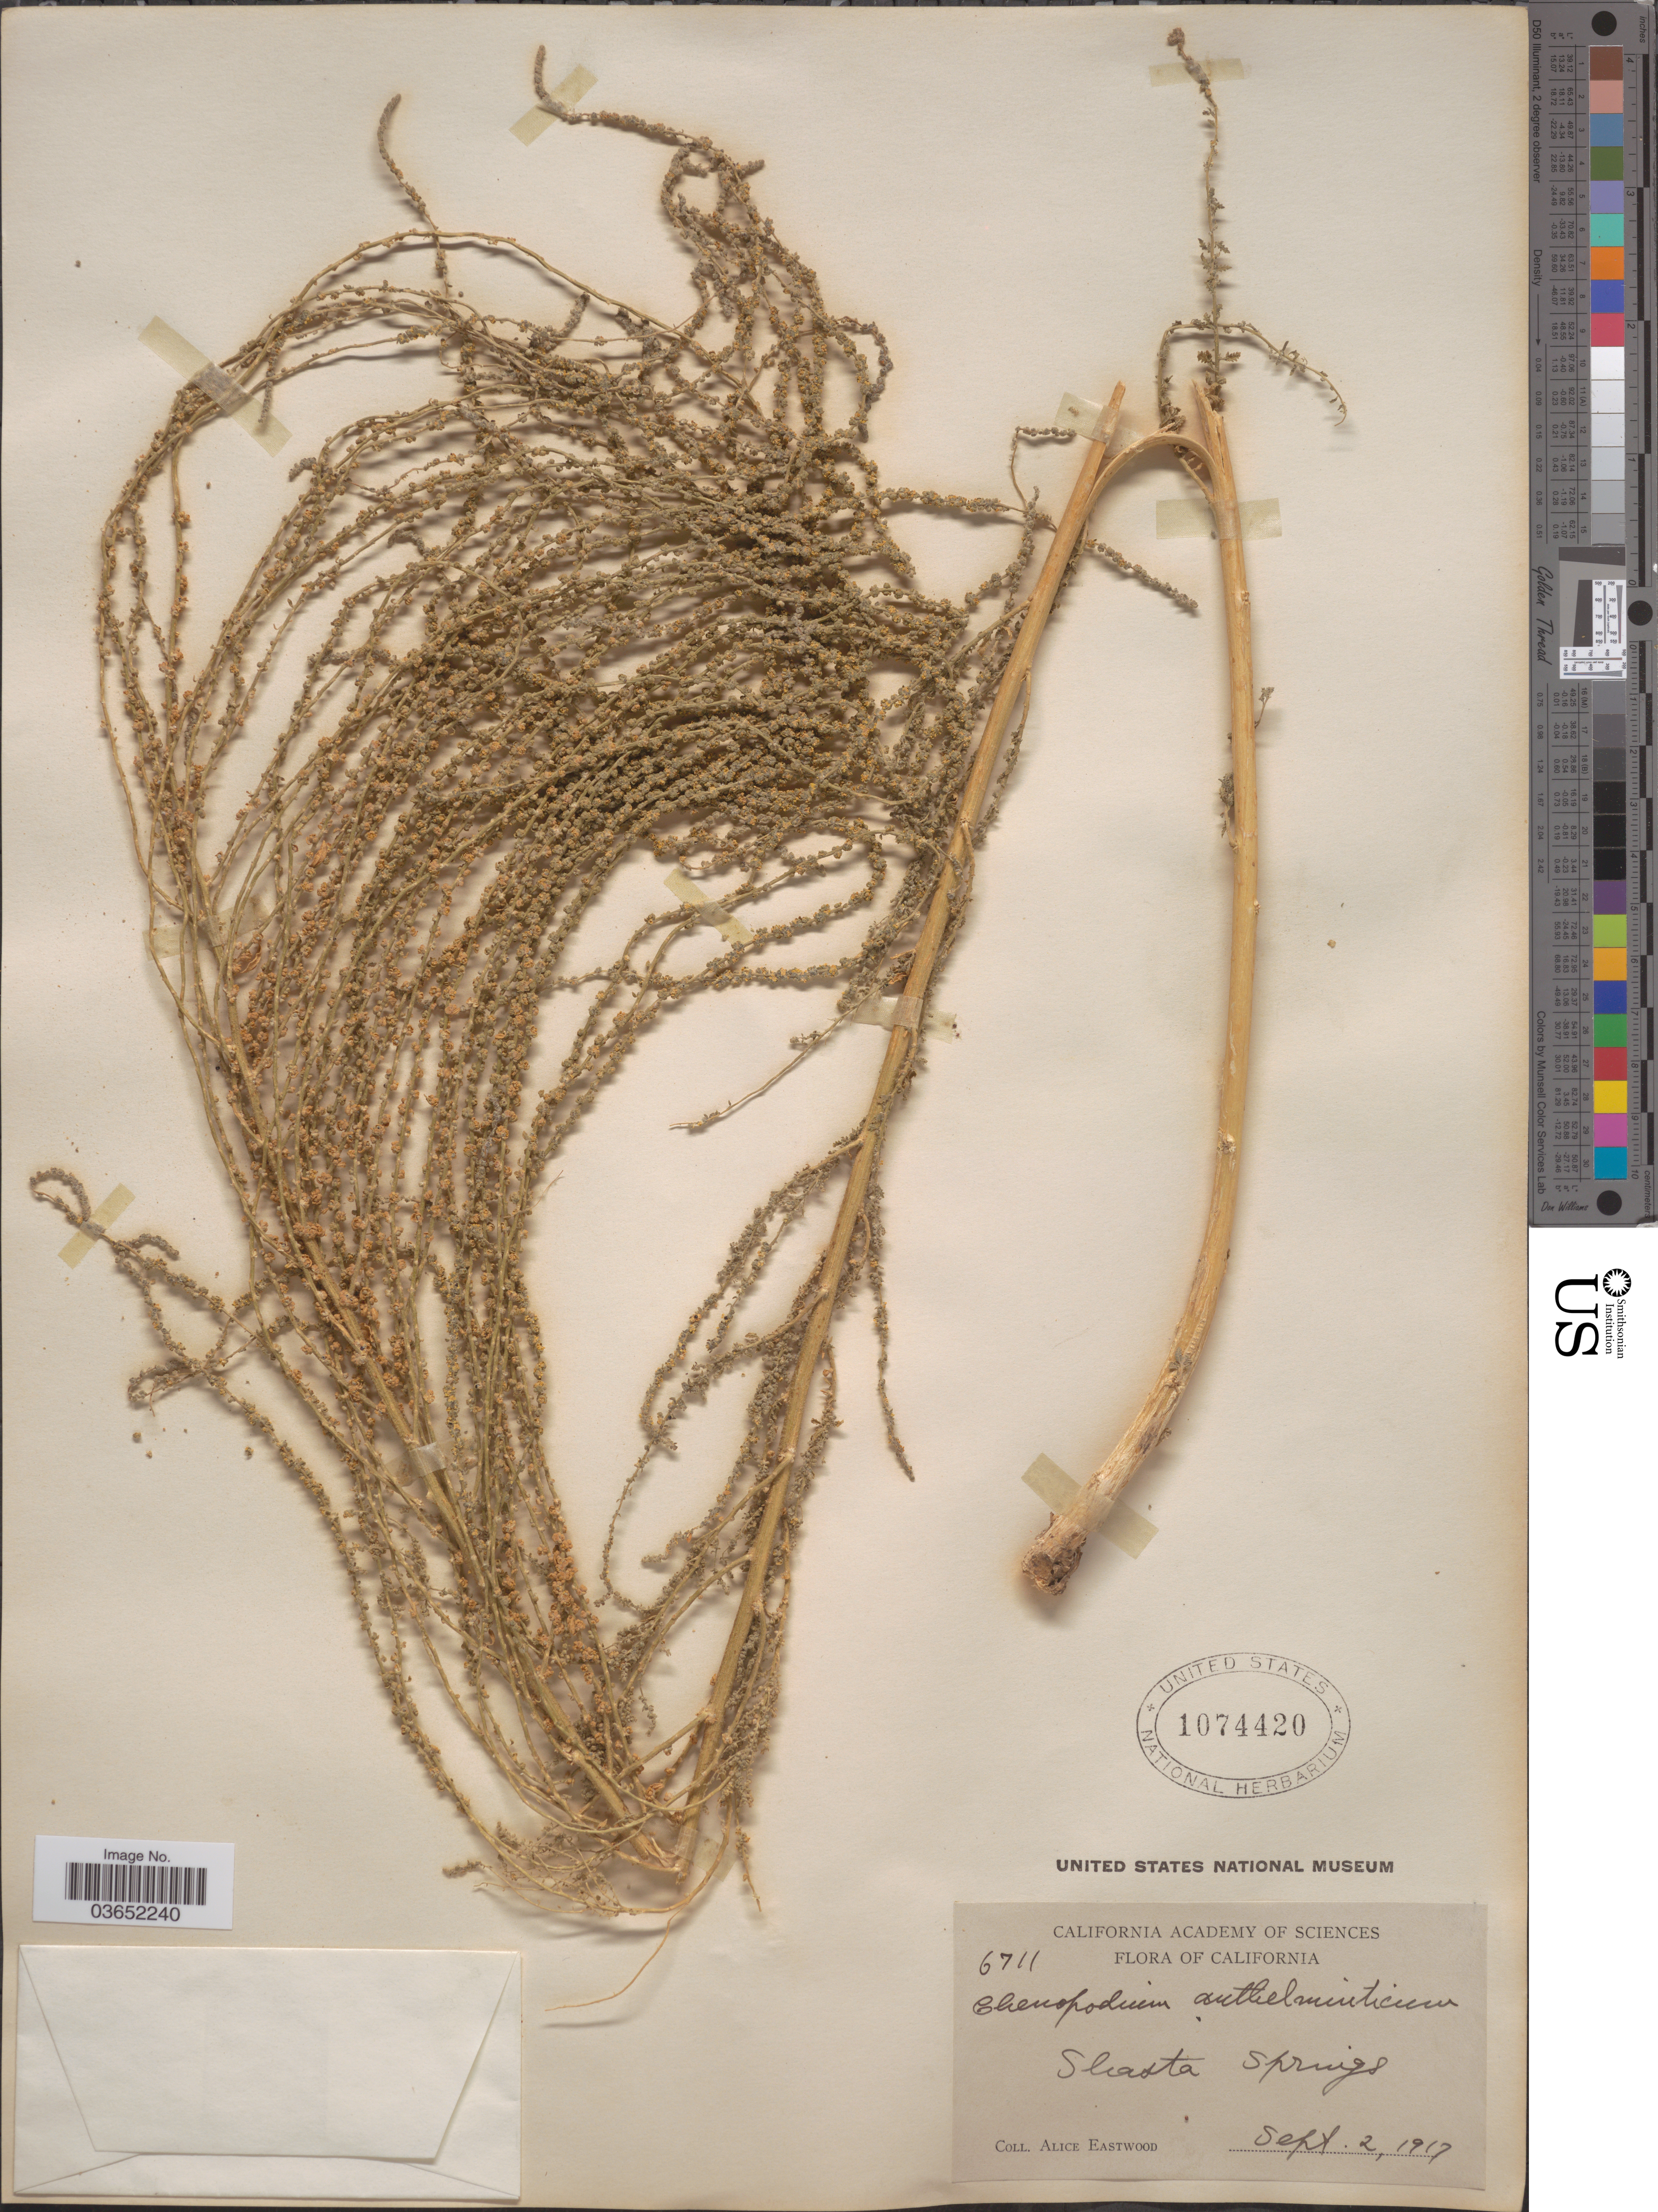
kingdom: Plantae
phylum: Tracheophyta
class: Magnoliopsida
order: Caryophyllales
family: Amaranthaceae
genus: Chenopodium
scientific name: Chenopodium ambrosioides var. anthelminticum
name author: (L.) A. Gray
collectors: A. Eastwood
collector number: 6711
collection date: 1917-09-02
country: United States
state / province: California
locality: Shasta Springs.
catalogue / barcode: US 1074420